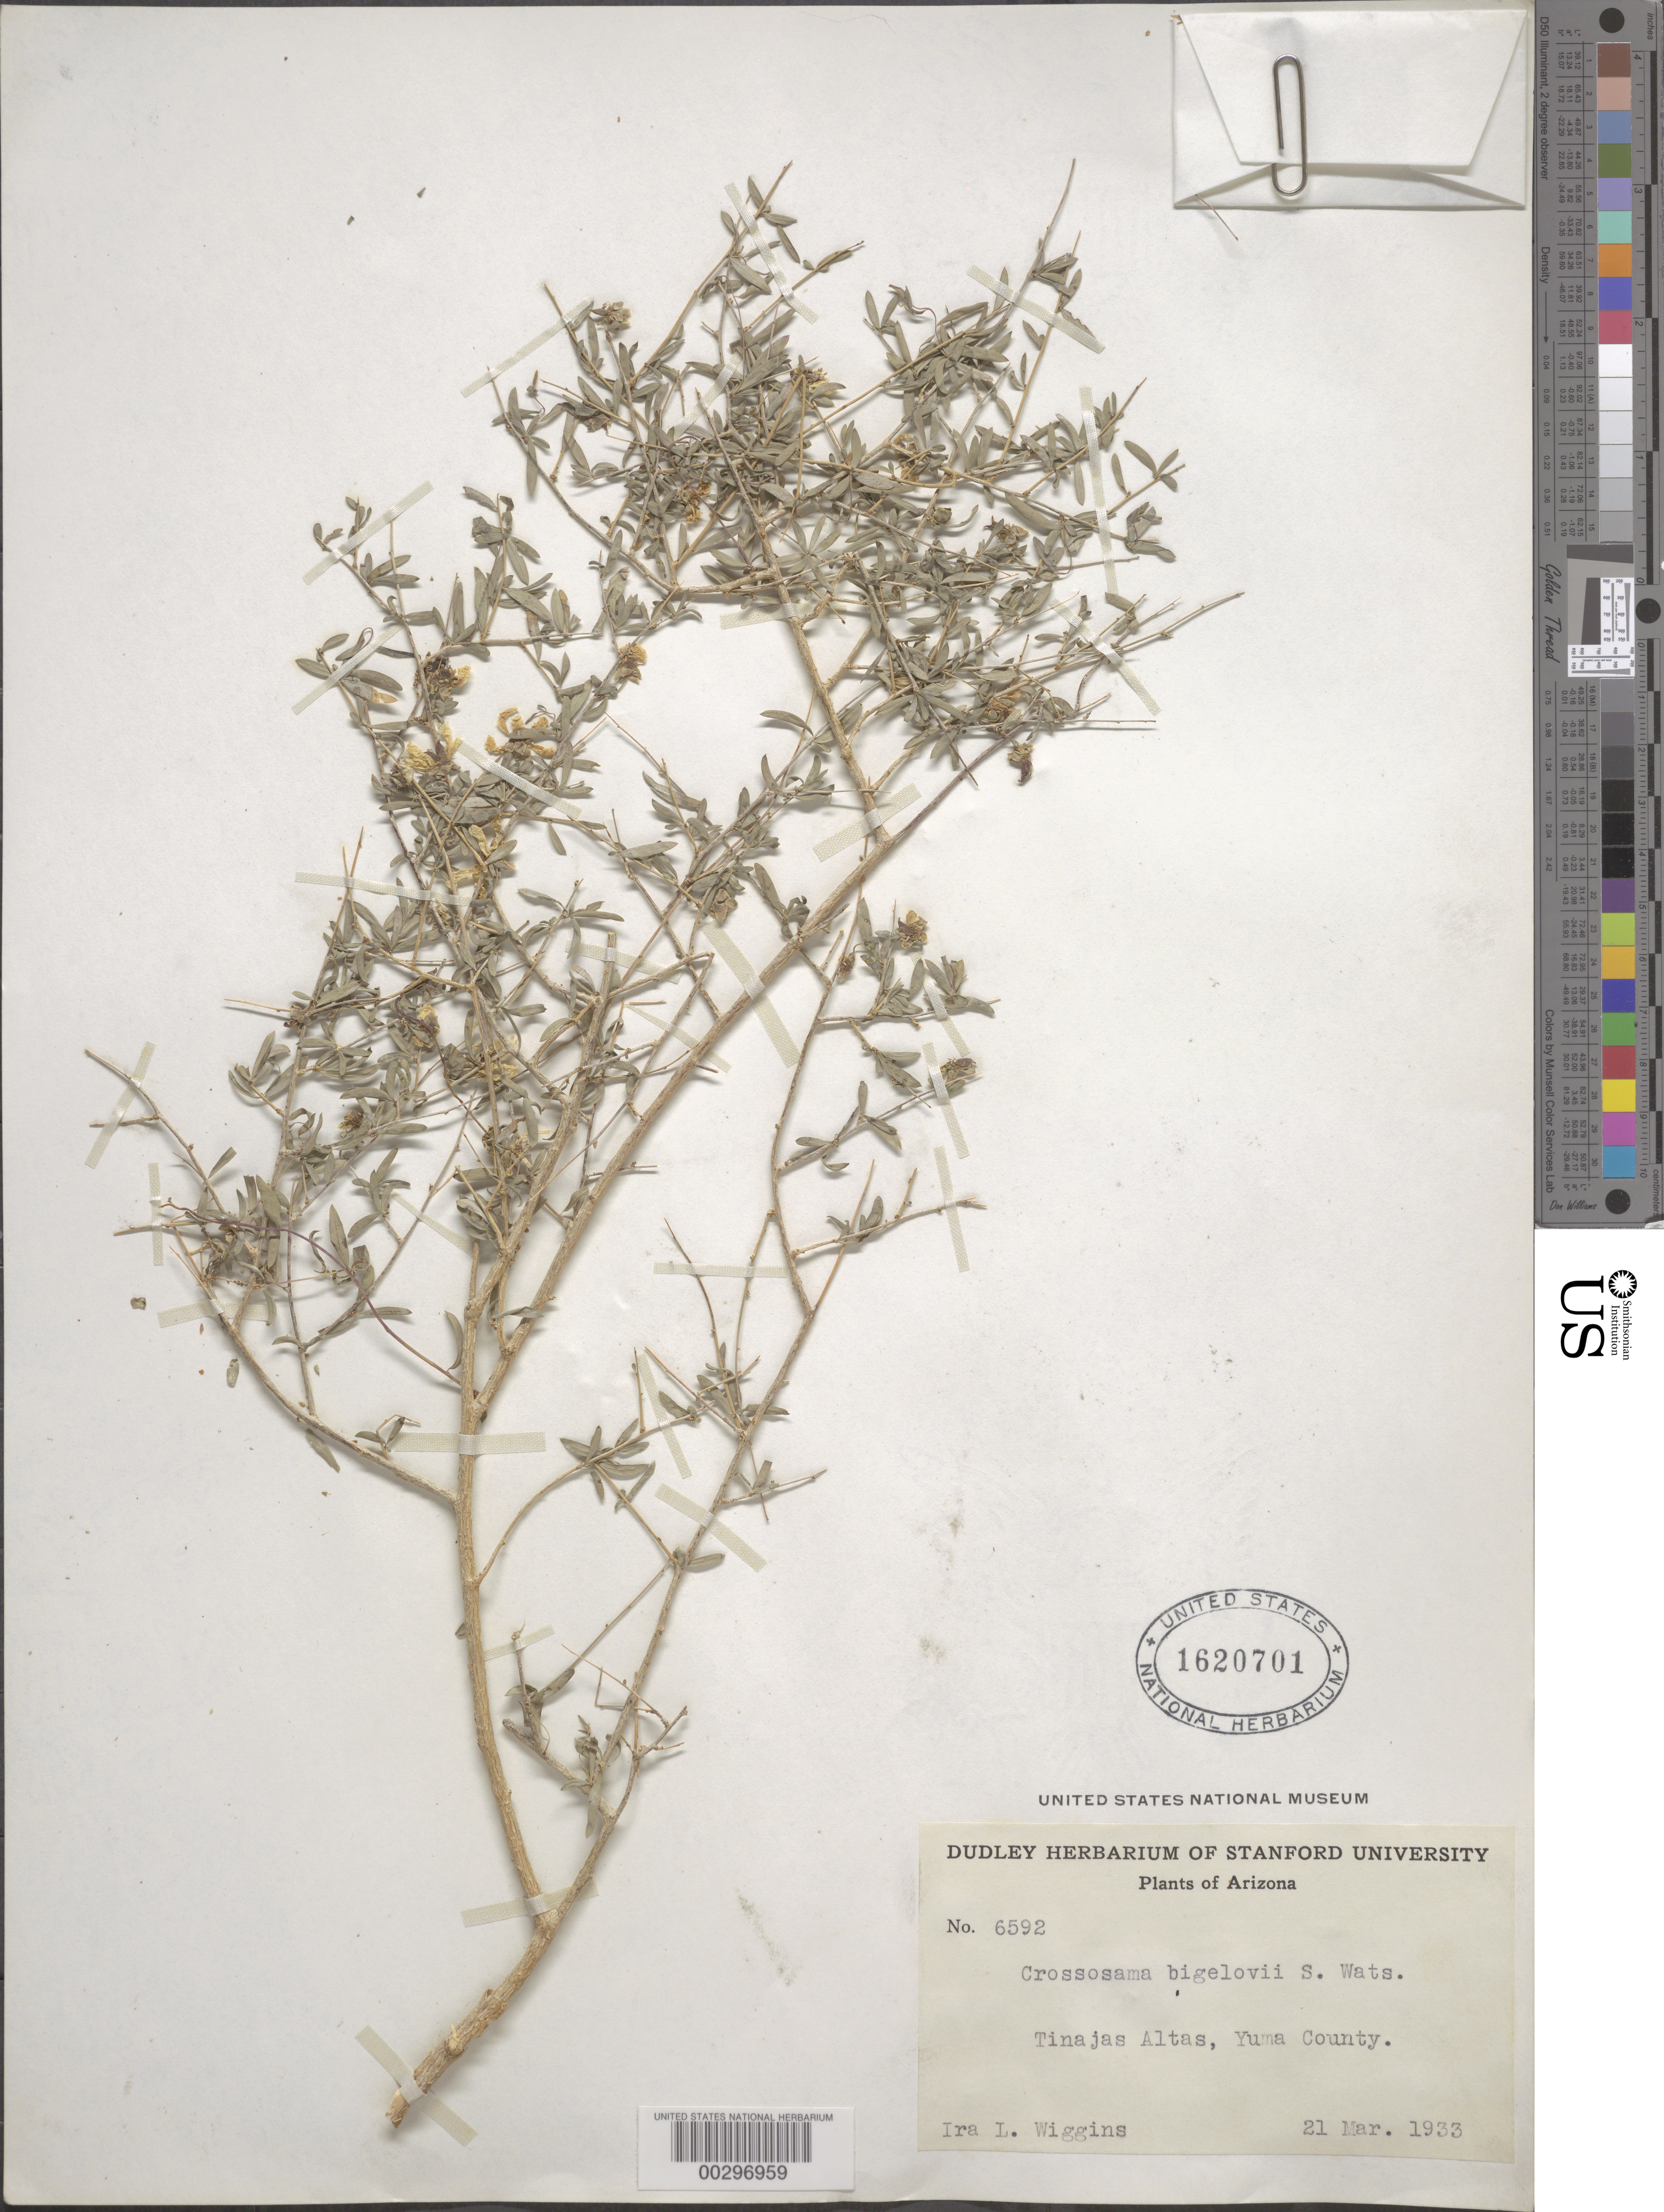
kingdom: Plantae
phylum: Tracheophyta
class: Magnoliopsida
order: Crossosomatales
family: Crossosomataceae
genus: Crossosoma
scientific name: Crossosoma bigelovii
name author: S. Watson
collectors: I. L. Wiggins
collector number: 6592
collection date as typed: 21 Mar 1933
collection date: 1933-03-21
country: United States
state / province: Arizona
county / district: Yuma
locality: Tinajas Altas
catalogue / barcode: US 1620701